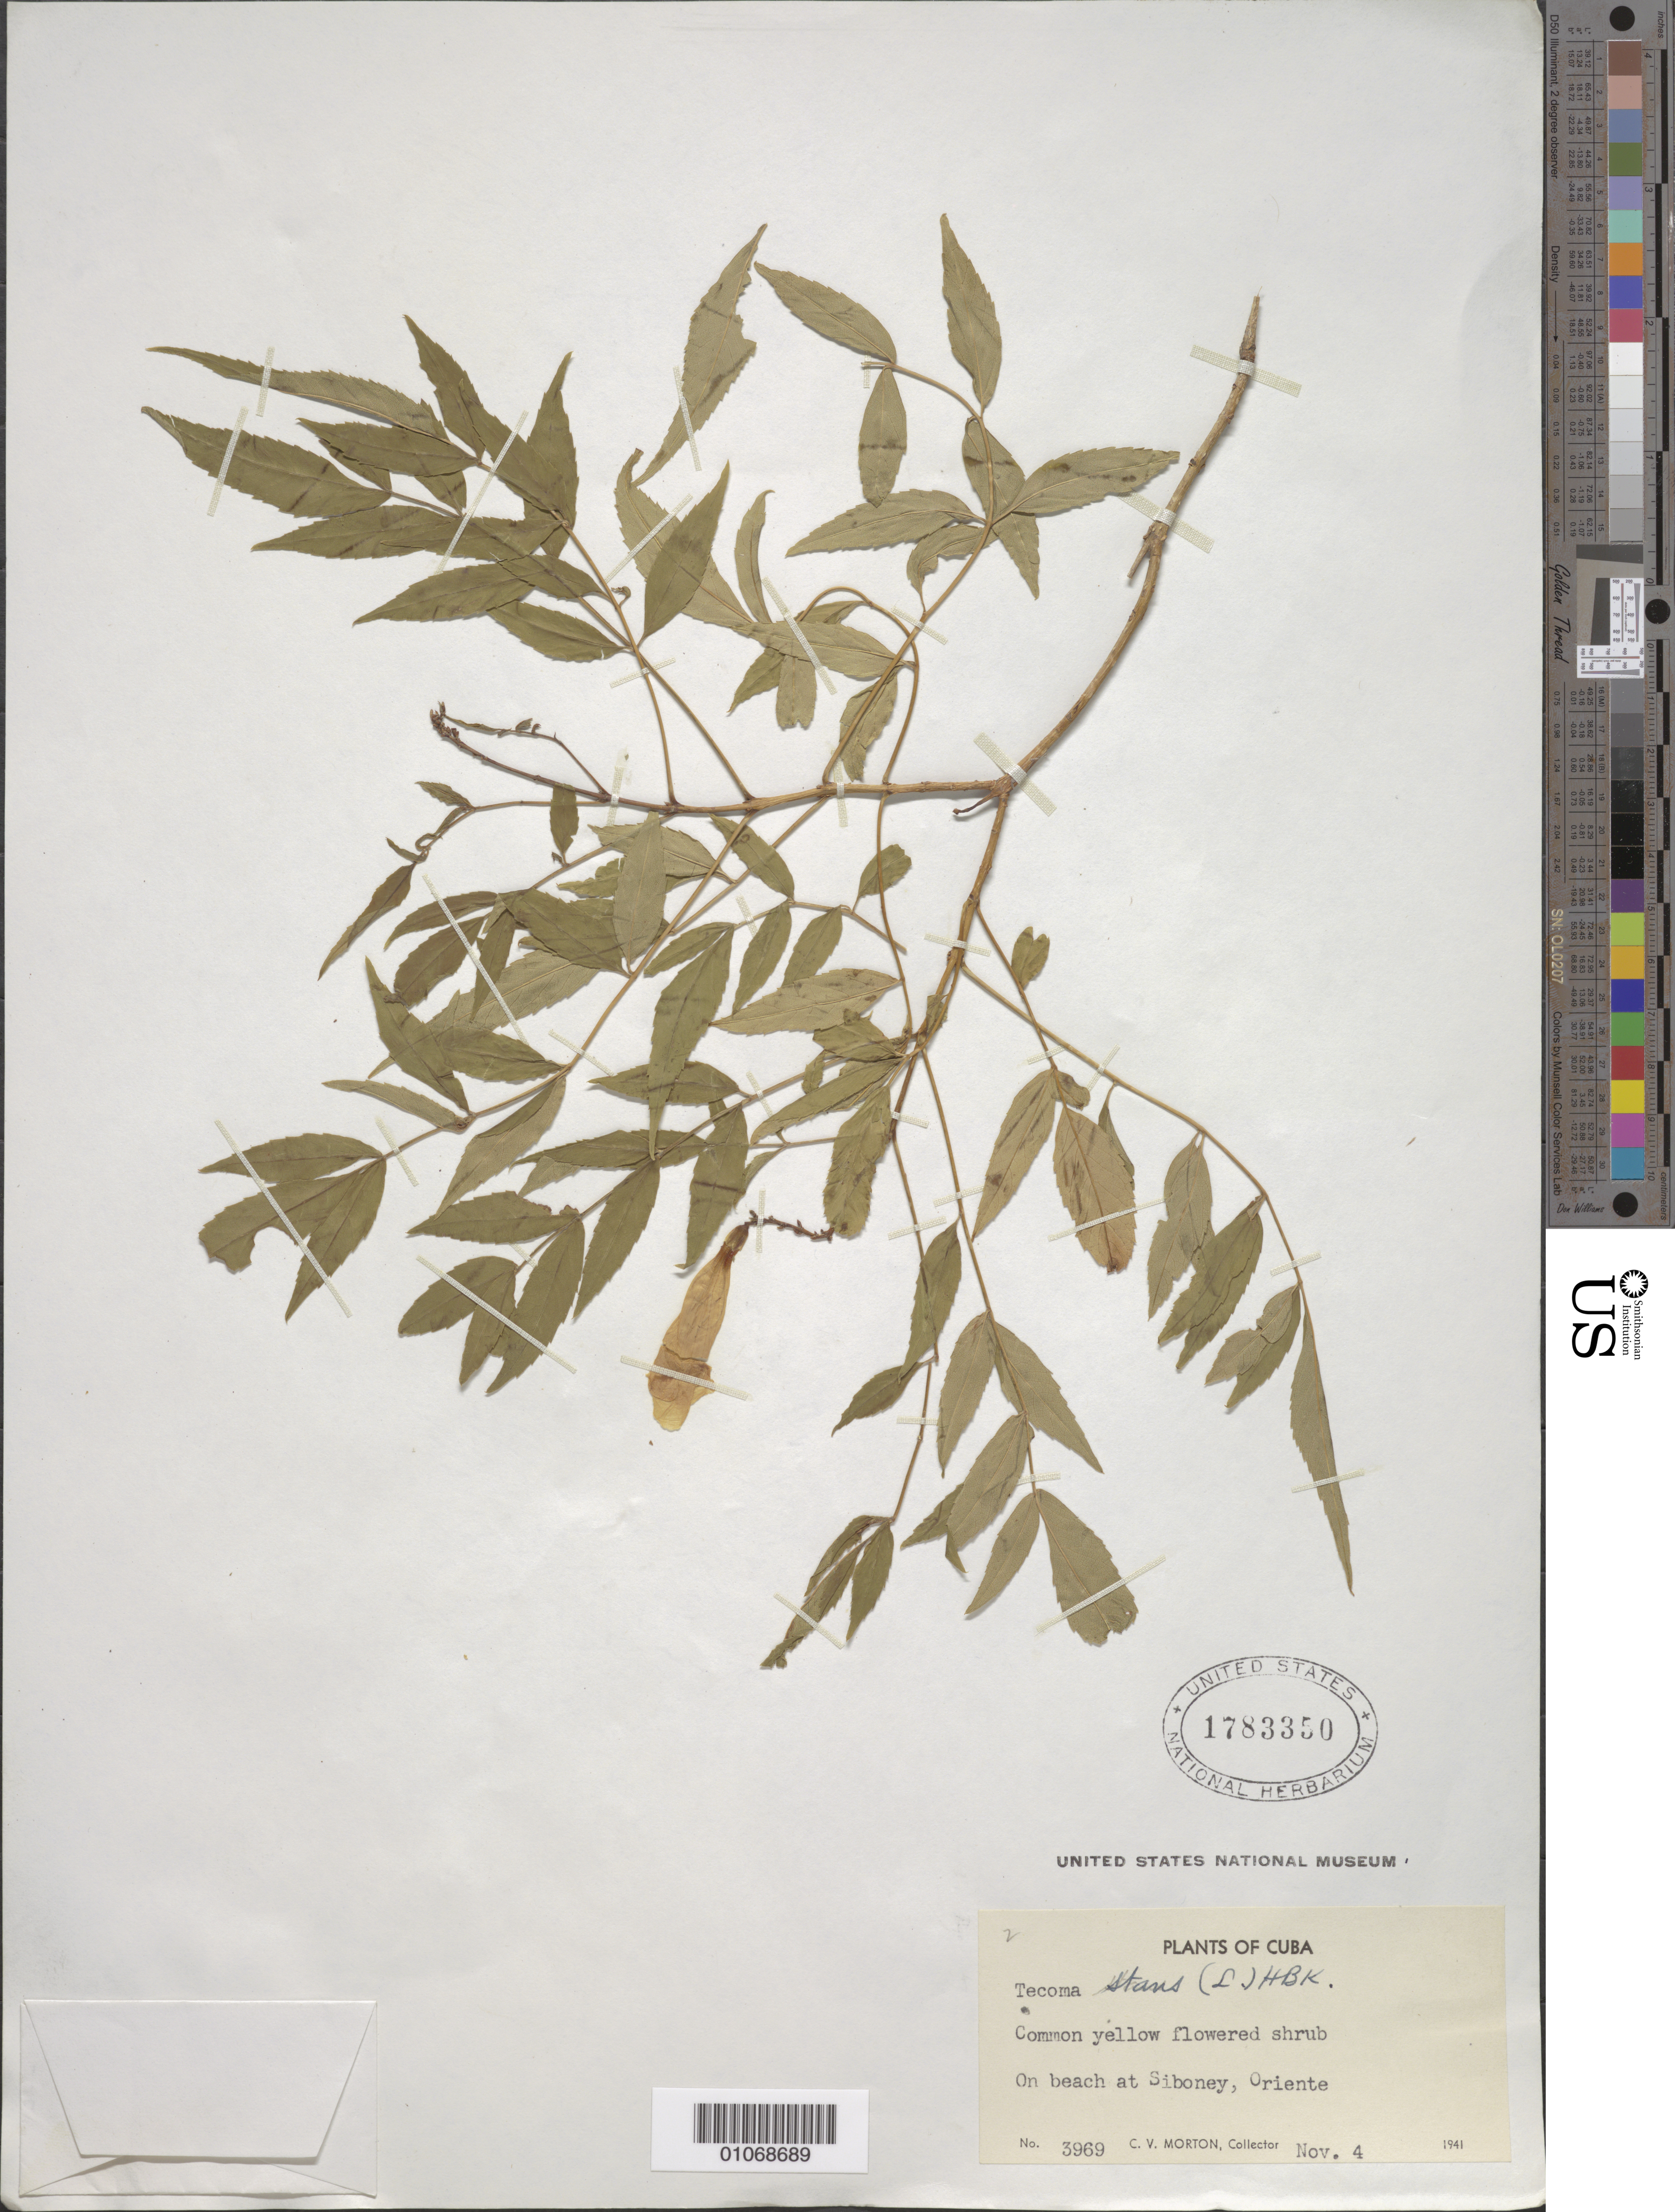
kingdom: Plantae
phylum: Tracheophyta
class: Magnoliopsida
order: Lamiales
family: Bignoniaceae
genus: Tecoma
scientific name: Tecoma stans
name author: (L.) Juss. ex Kunth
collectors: C. V. Morton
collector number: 3969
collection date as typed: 04 Nov 1941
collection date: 1941-11-04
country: Cuba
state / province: Oriente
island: Cuba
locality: On beach at Siboney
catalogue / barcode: US 1783350